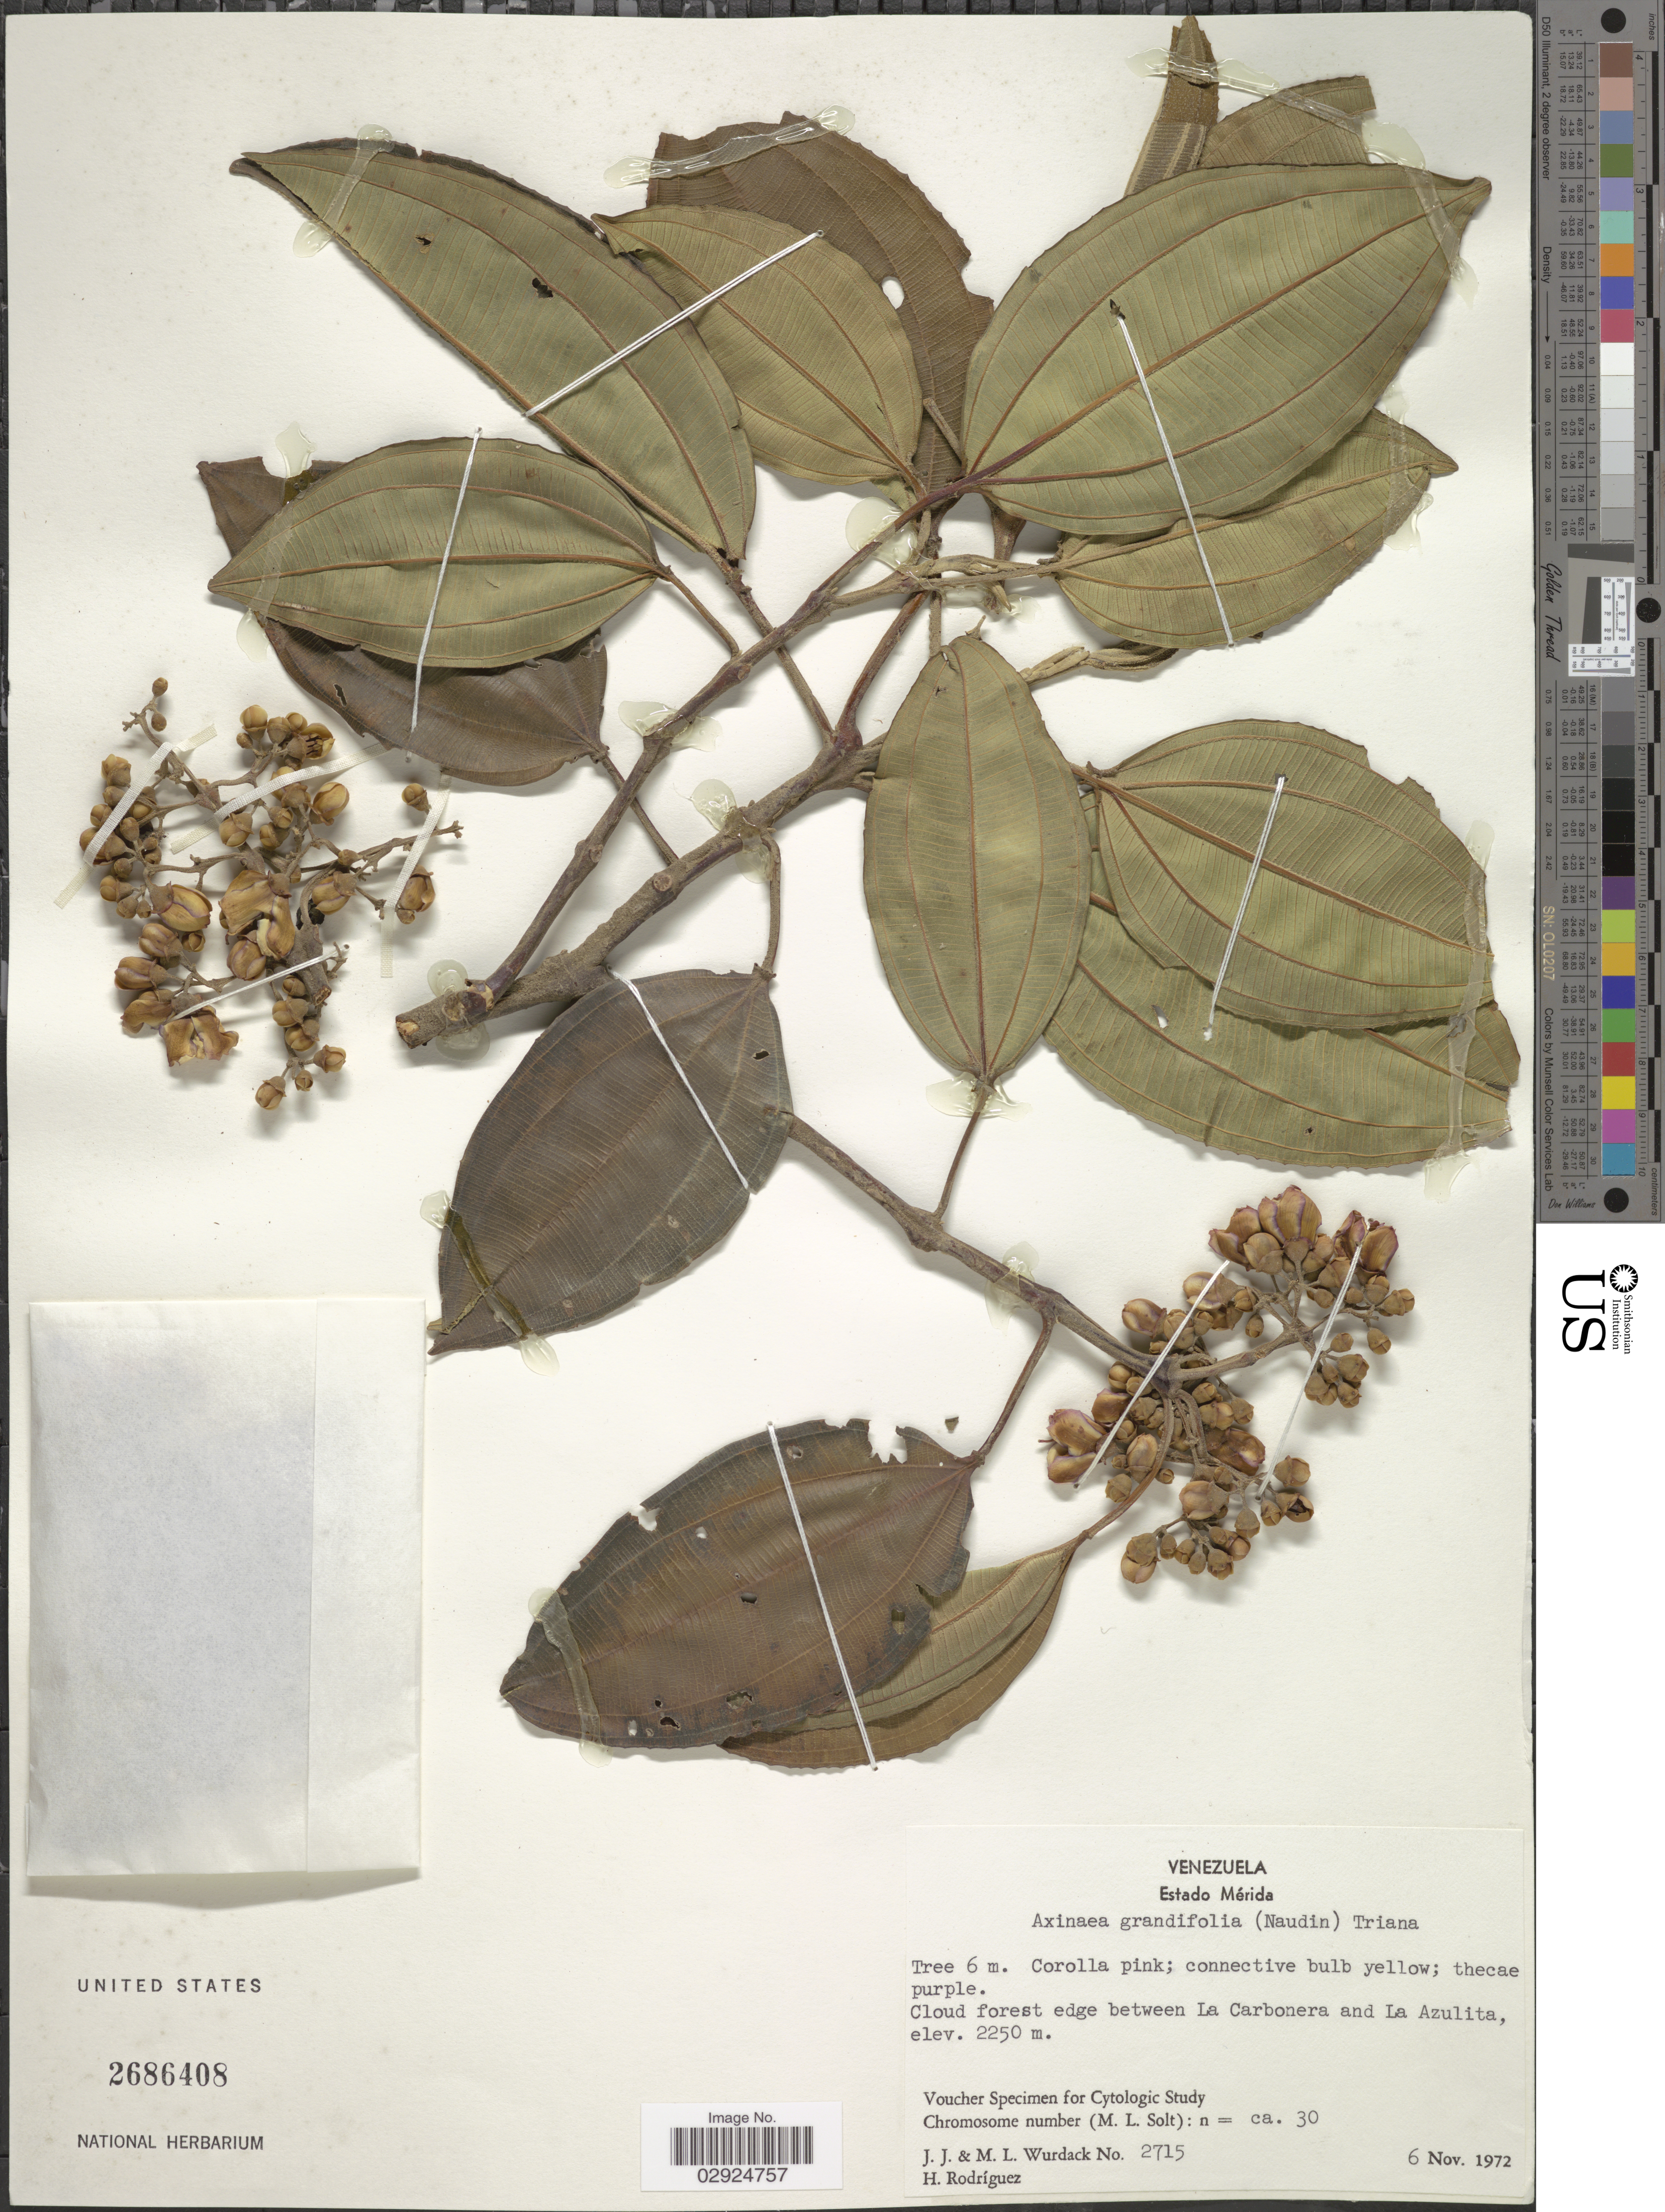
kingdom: Plantae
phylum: Tracheophyta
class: Magnoliopsida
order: Myrtales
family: Melastomataceae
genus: Axinaea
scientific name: Axinaea grandifolia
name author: (Naudin) Triana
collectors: J. J. Wurdack, M. L. Wurdack & H. Rodríguez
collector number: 2715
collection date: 1972-11-06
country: Venezuela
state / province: Mérida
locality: Estado Mérida. Cloud forest edge between La Carbonera and La Azulita.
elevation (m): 2250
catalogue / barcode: US 2686408